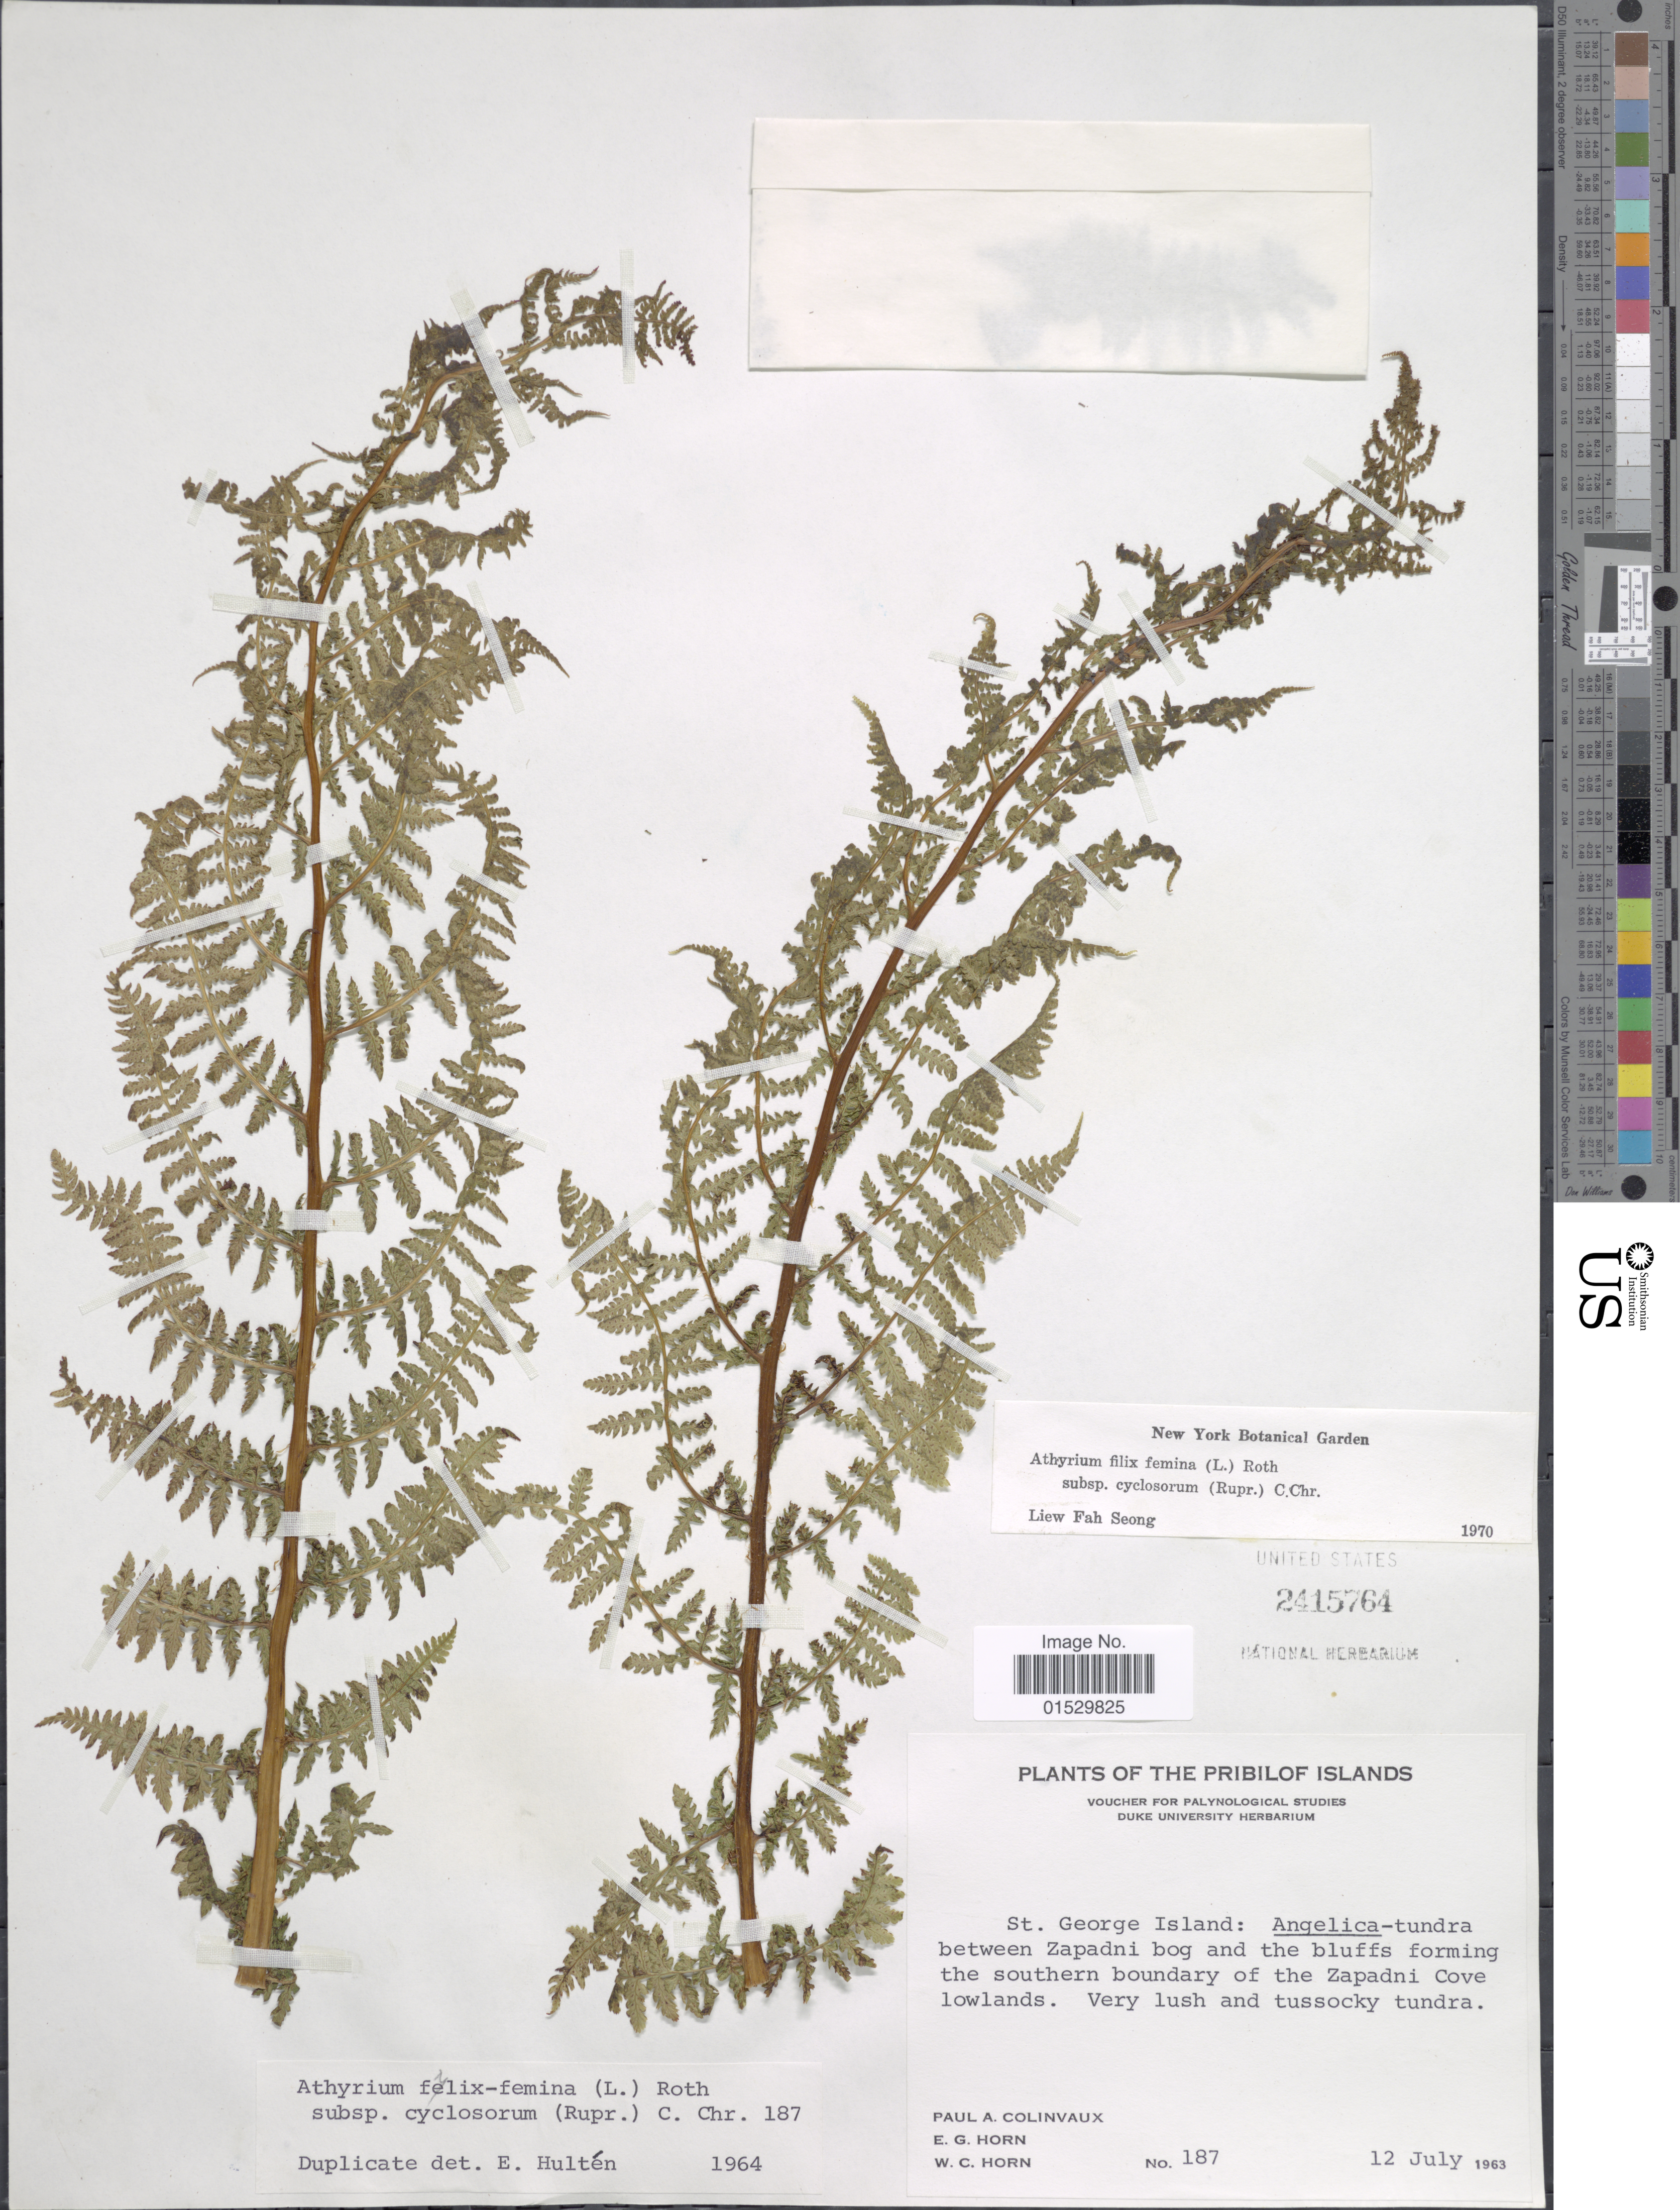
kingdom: Plantae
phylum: Tracheophyta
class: Polypodiopsida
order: Polypodiales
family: Athyriaceae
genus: Athyrium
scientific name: Athyrium filix-femina subsp. cyclosorum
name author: (Rupr.) C. Chr.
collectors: P. Colinvaux, E. Horn & W. Horn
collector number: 187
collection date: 1963-07-12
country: United States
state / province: Alaska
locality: Pribilof Islands, St. George Island: Angelica-tundra between Zapadni bog and the bluffs forming the southern boundary of the Zapadni Cove lowlands. very lush and tussocky tundra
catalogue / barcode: US 2415764